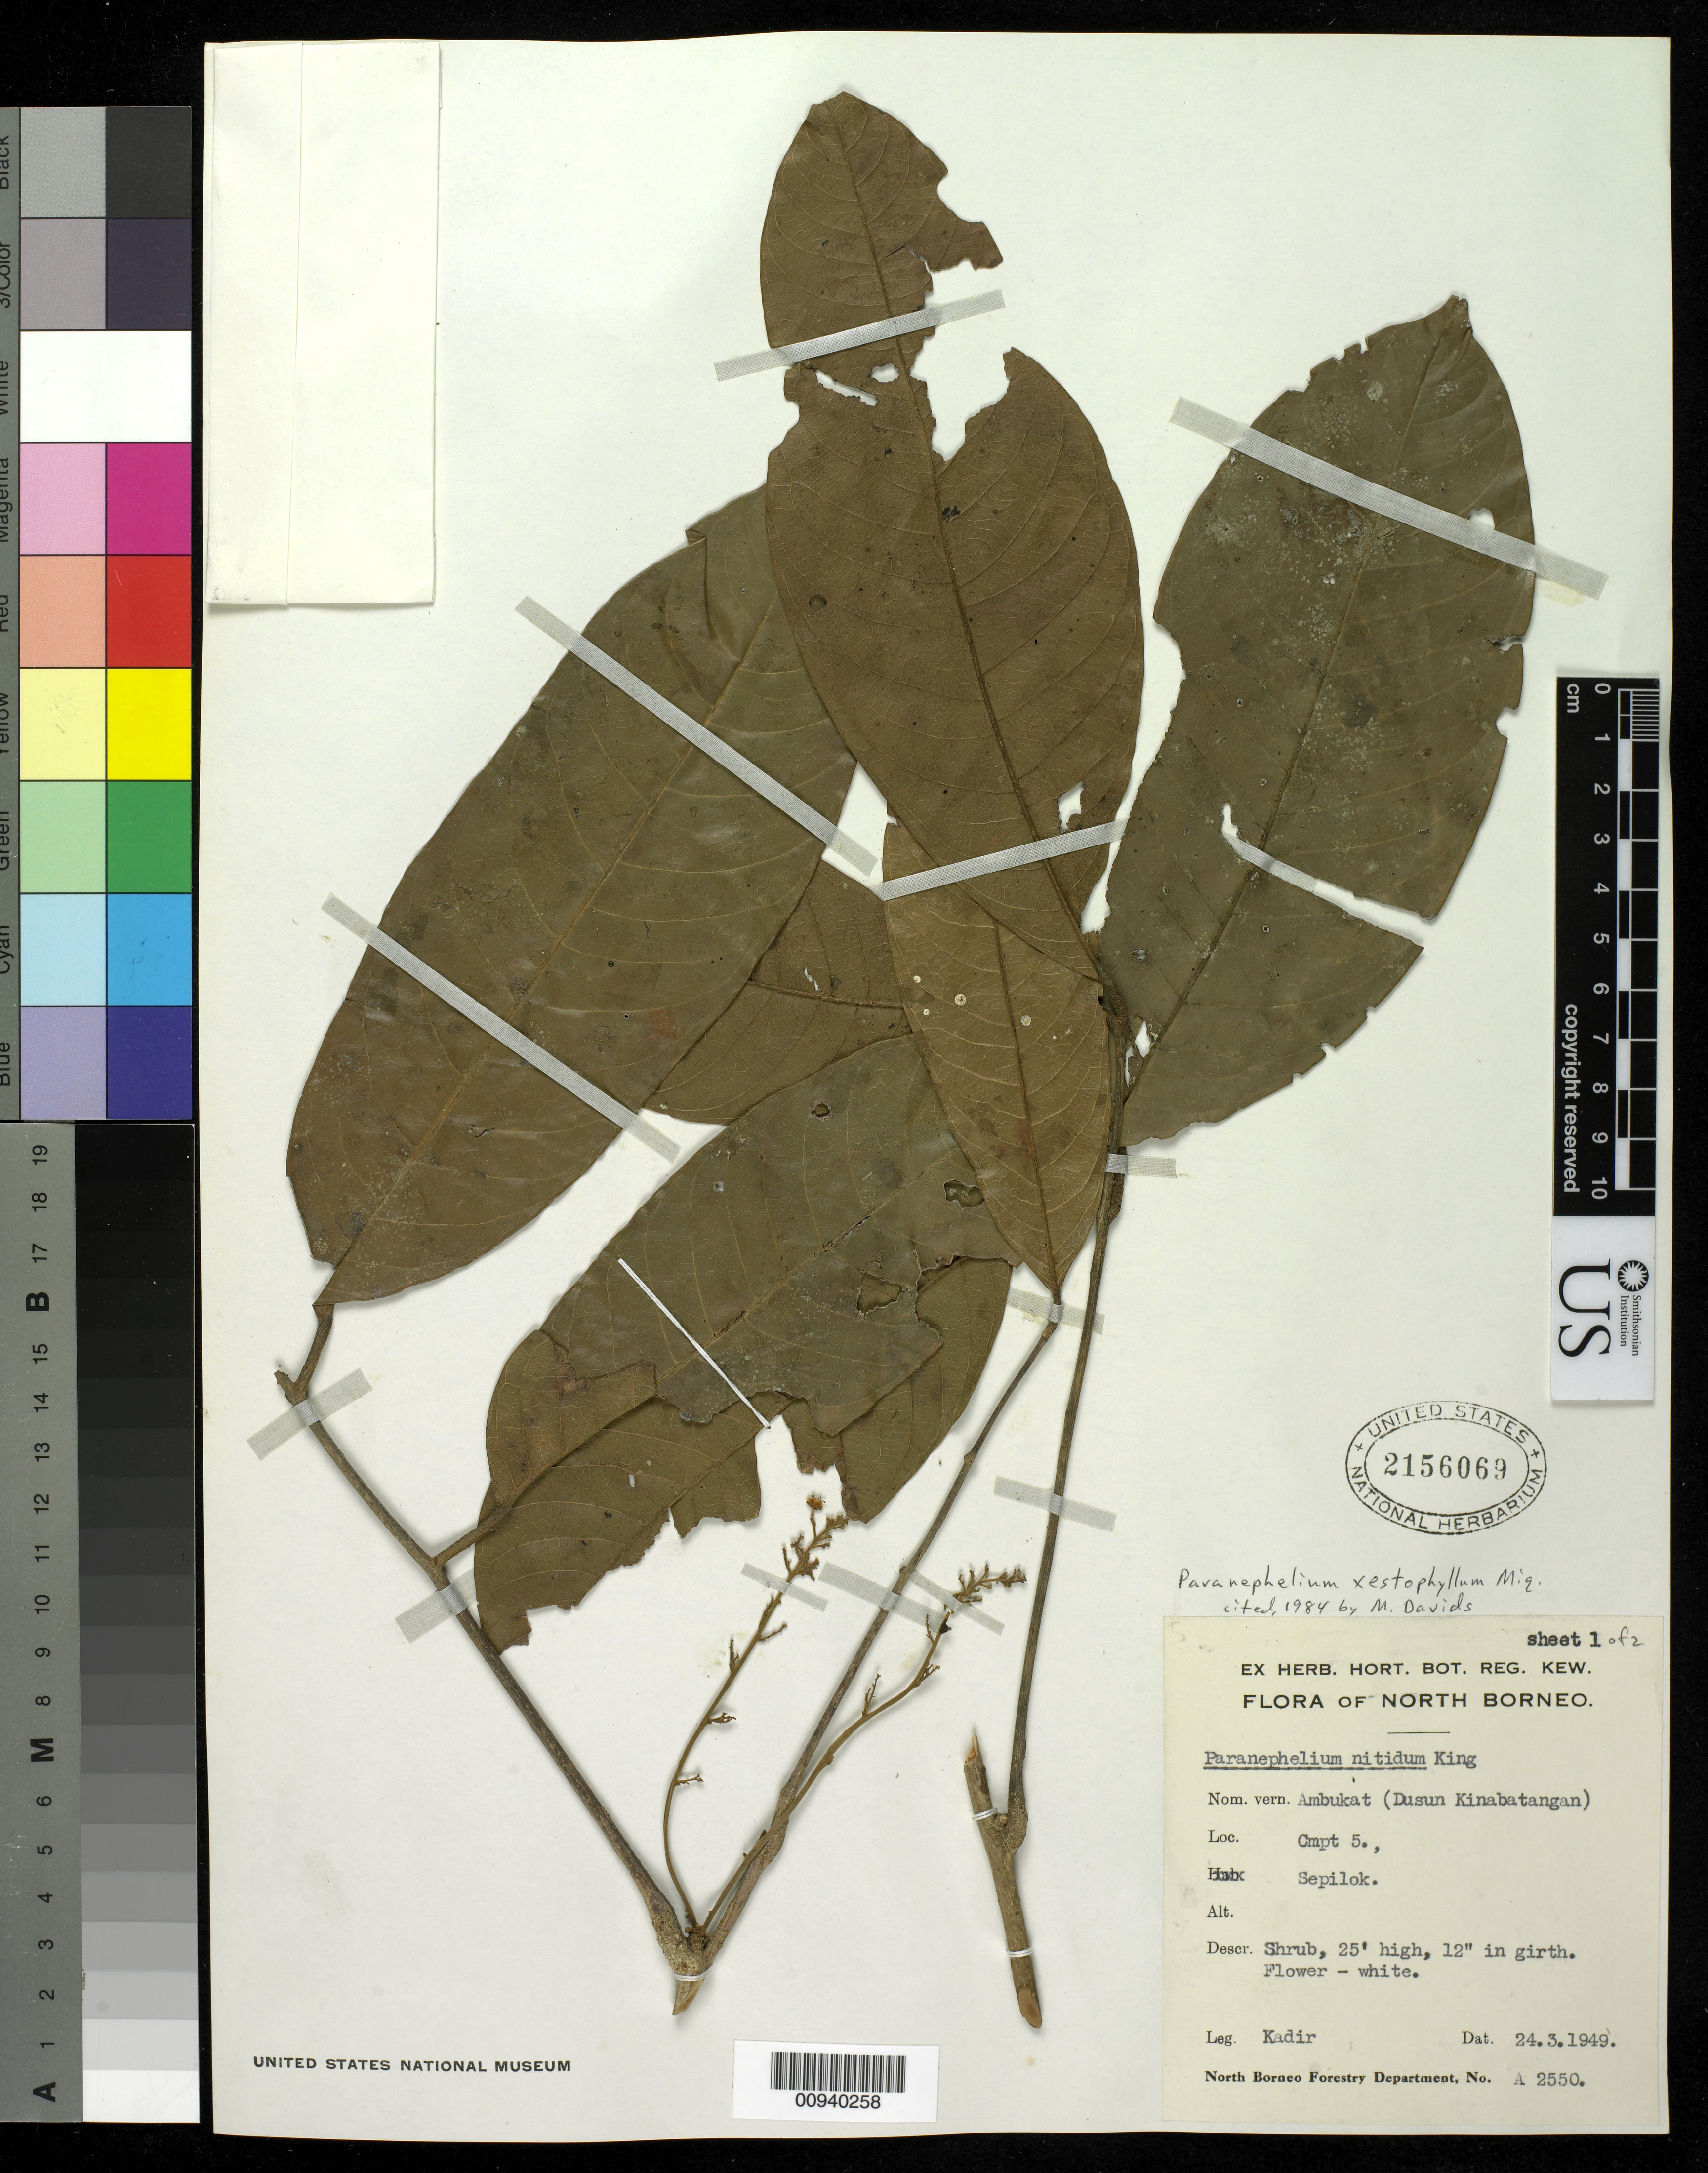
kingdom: Plantae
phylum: Tracheophyta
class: Magnoliopsida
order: Sapindales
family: Sapindaceae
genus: Paranephelium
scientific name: Paranephelium xestophyllum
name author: Miq.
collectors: Kadir Bin Abdul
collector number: A 2550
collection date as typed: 24 Mar 1949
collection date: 1949-03-24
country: Malaysia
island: Borneo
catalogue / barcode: US 2156069